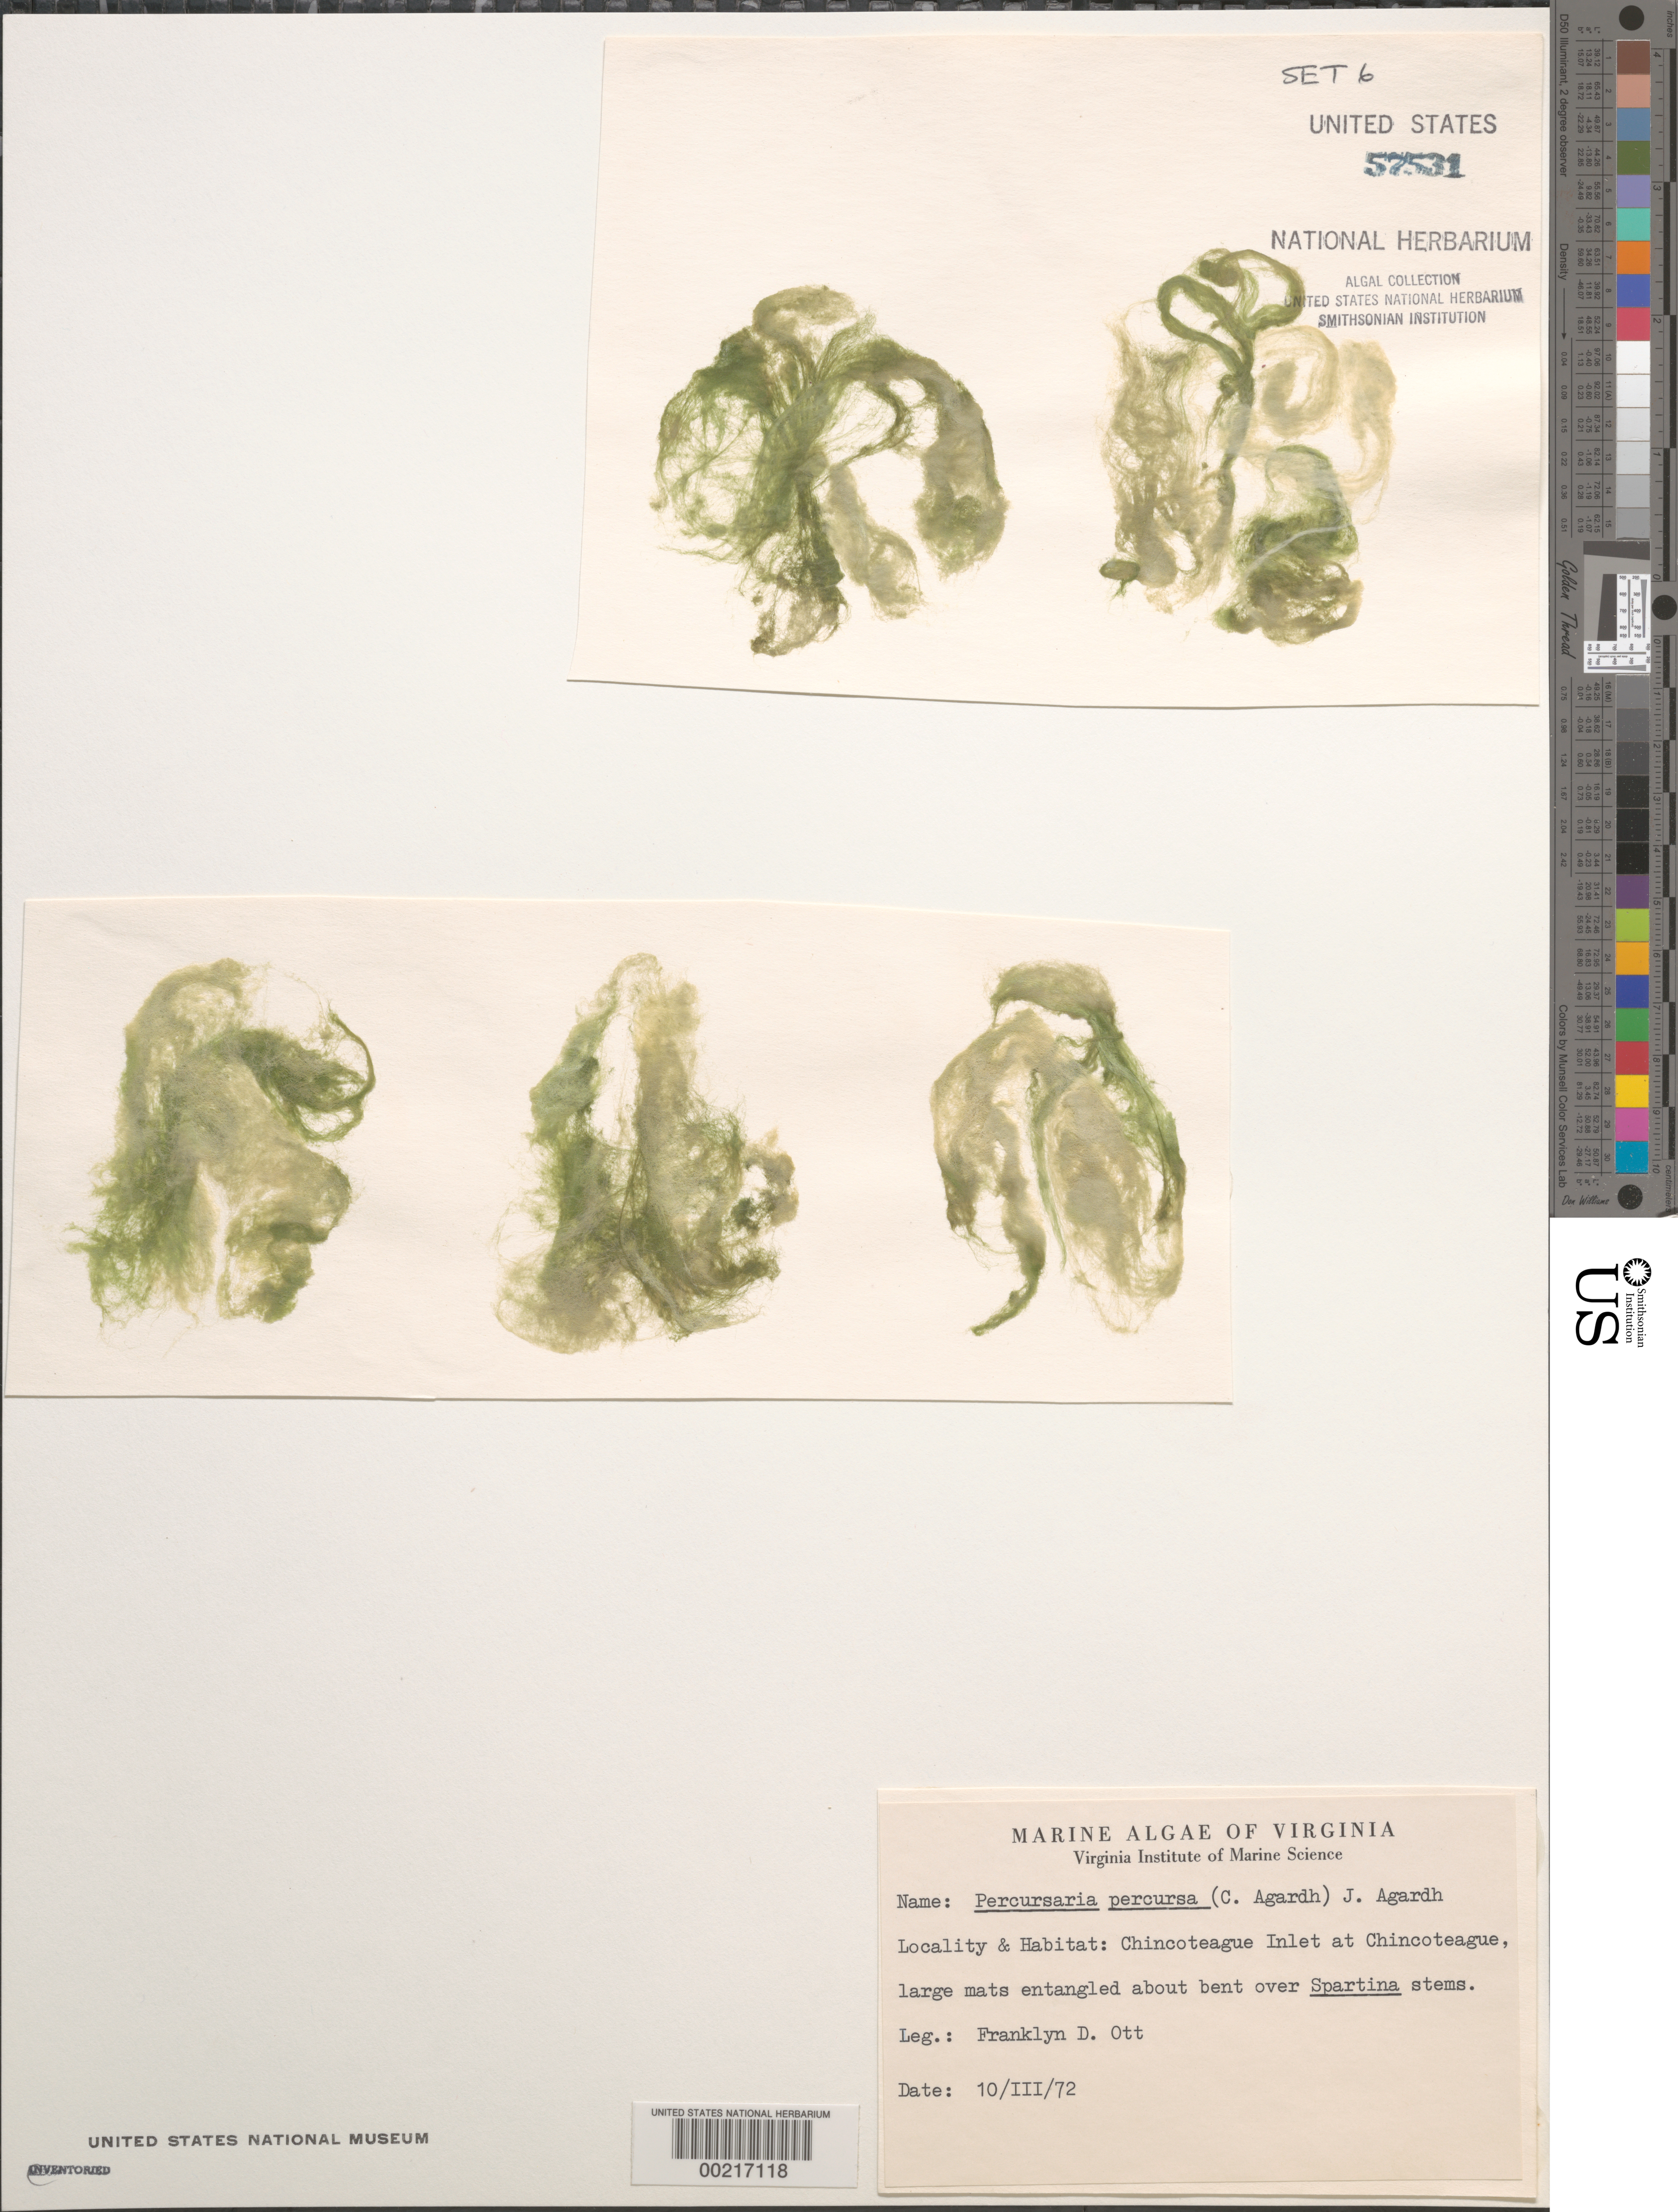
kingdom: Plantae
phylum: Chlorophyta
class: Ulvophyceae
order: Ulvales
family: Ulvaceae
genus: Percursaria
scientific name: Percursaria percursa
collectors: F. Ott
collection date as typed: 10 Mar 1972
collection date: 1972-03-10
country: United States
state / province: Virginia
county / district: Accomack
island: Chincoteague Island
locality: Chincoteague Inlet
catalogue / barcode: US 57531